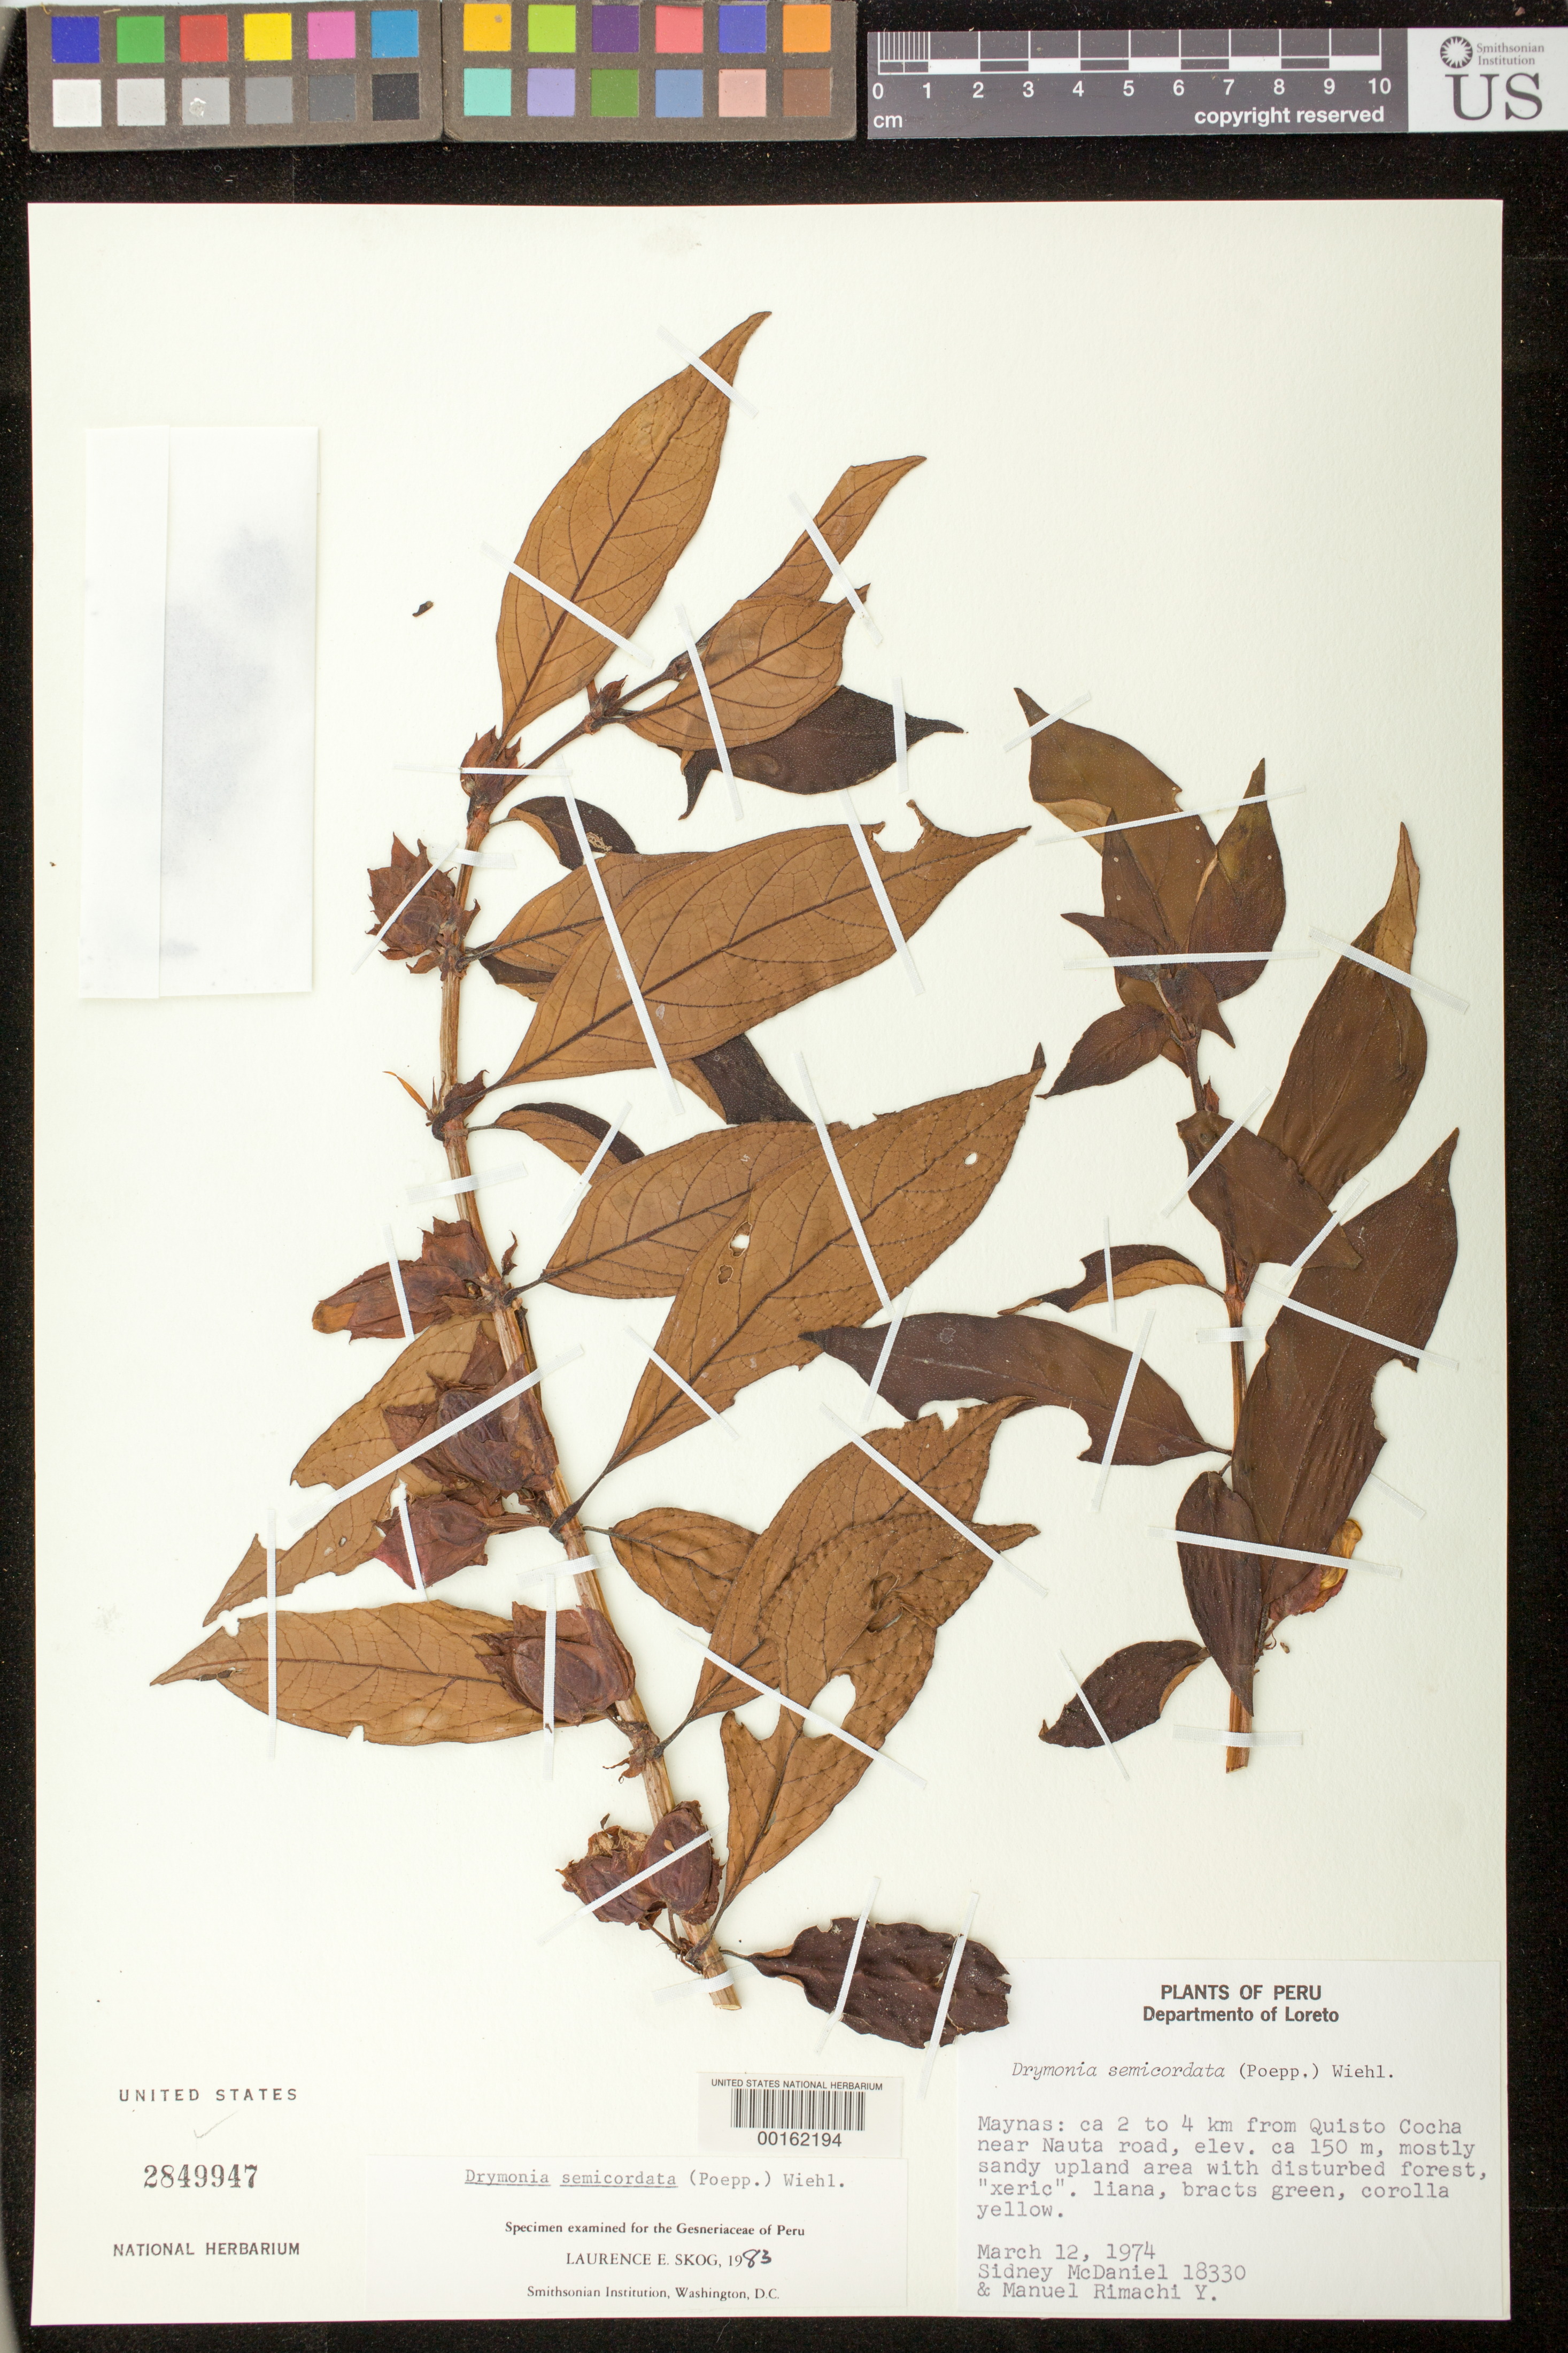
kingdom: Plantae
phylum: Tracheophyta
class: Magnoliopsida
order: Lamiales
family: Gesneriaceae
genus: Drymonia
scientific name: Drymonia semicordata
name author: (Poepp.) Wiehler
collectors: S. McDaniel & M. Rimachi Y.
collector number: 18330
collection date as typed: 12 Mar 1974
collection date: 1974-03-12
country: Peru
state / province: Loreto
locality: Prov. Maynas; about 2 to 4 km from Quisto Cocha near Nauta road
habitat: Mostly sandy upland area with disturbed forest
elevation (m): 150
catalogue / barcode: US 2849947